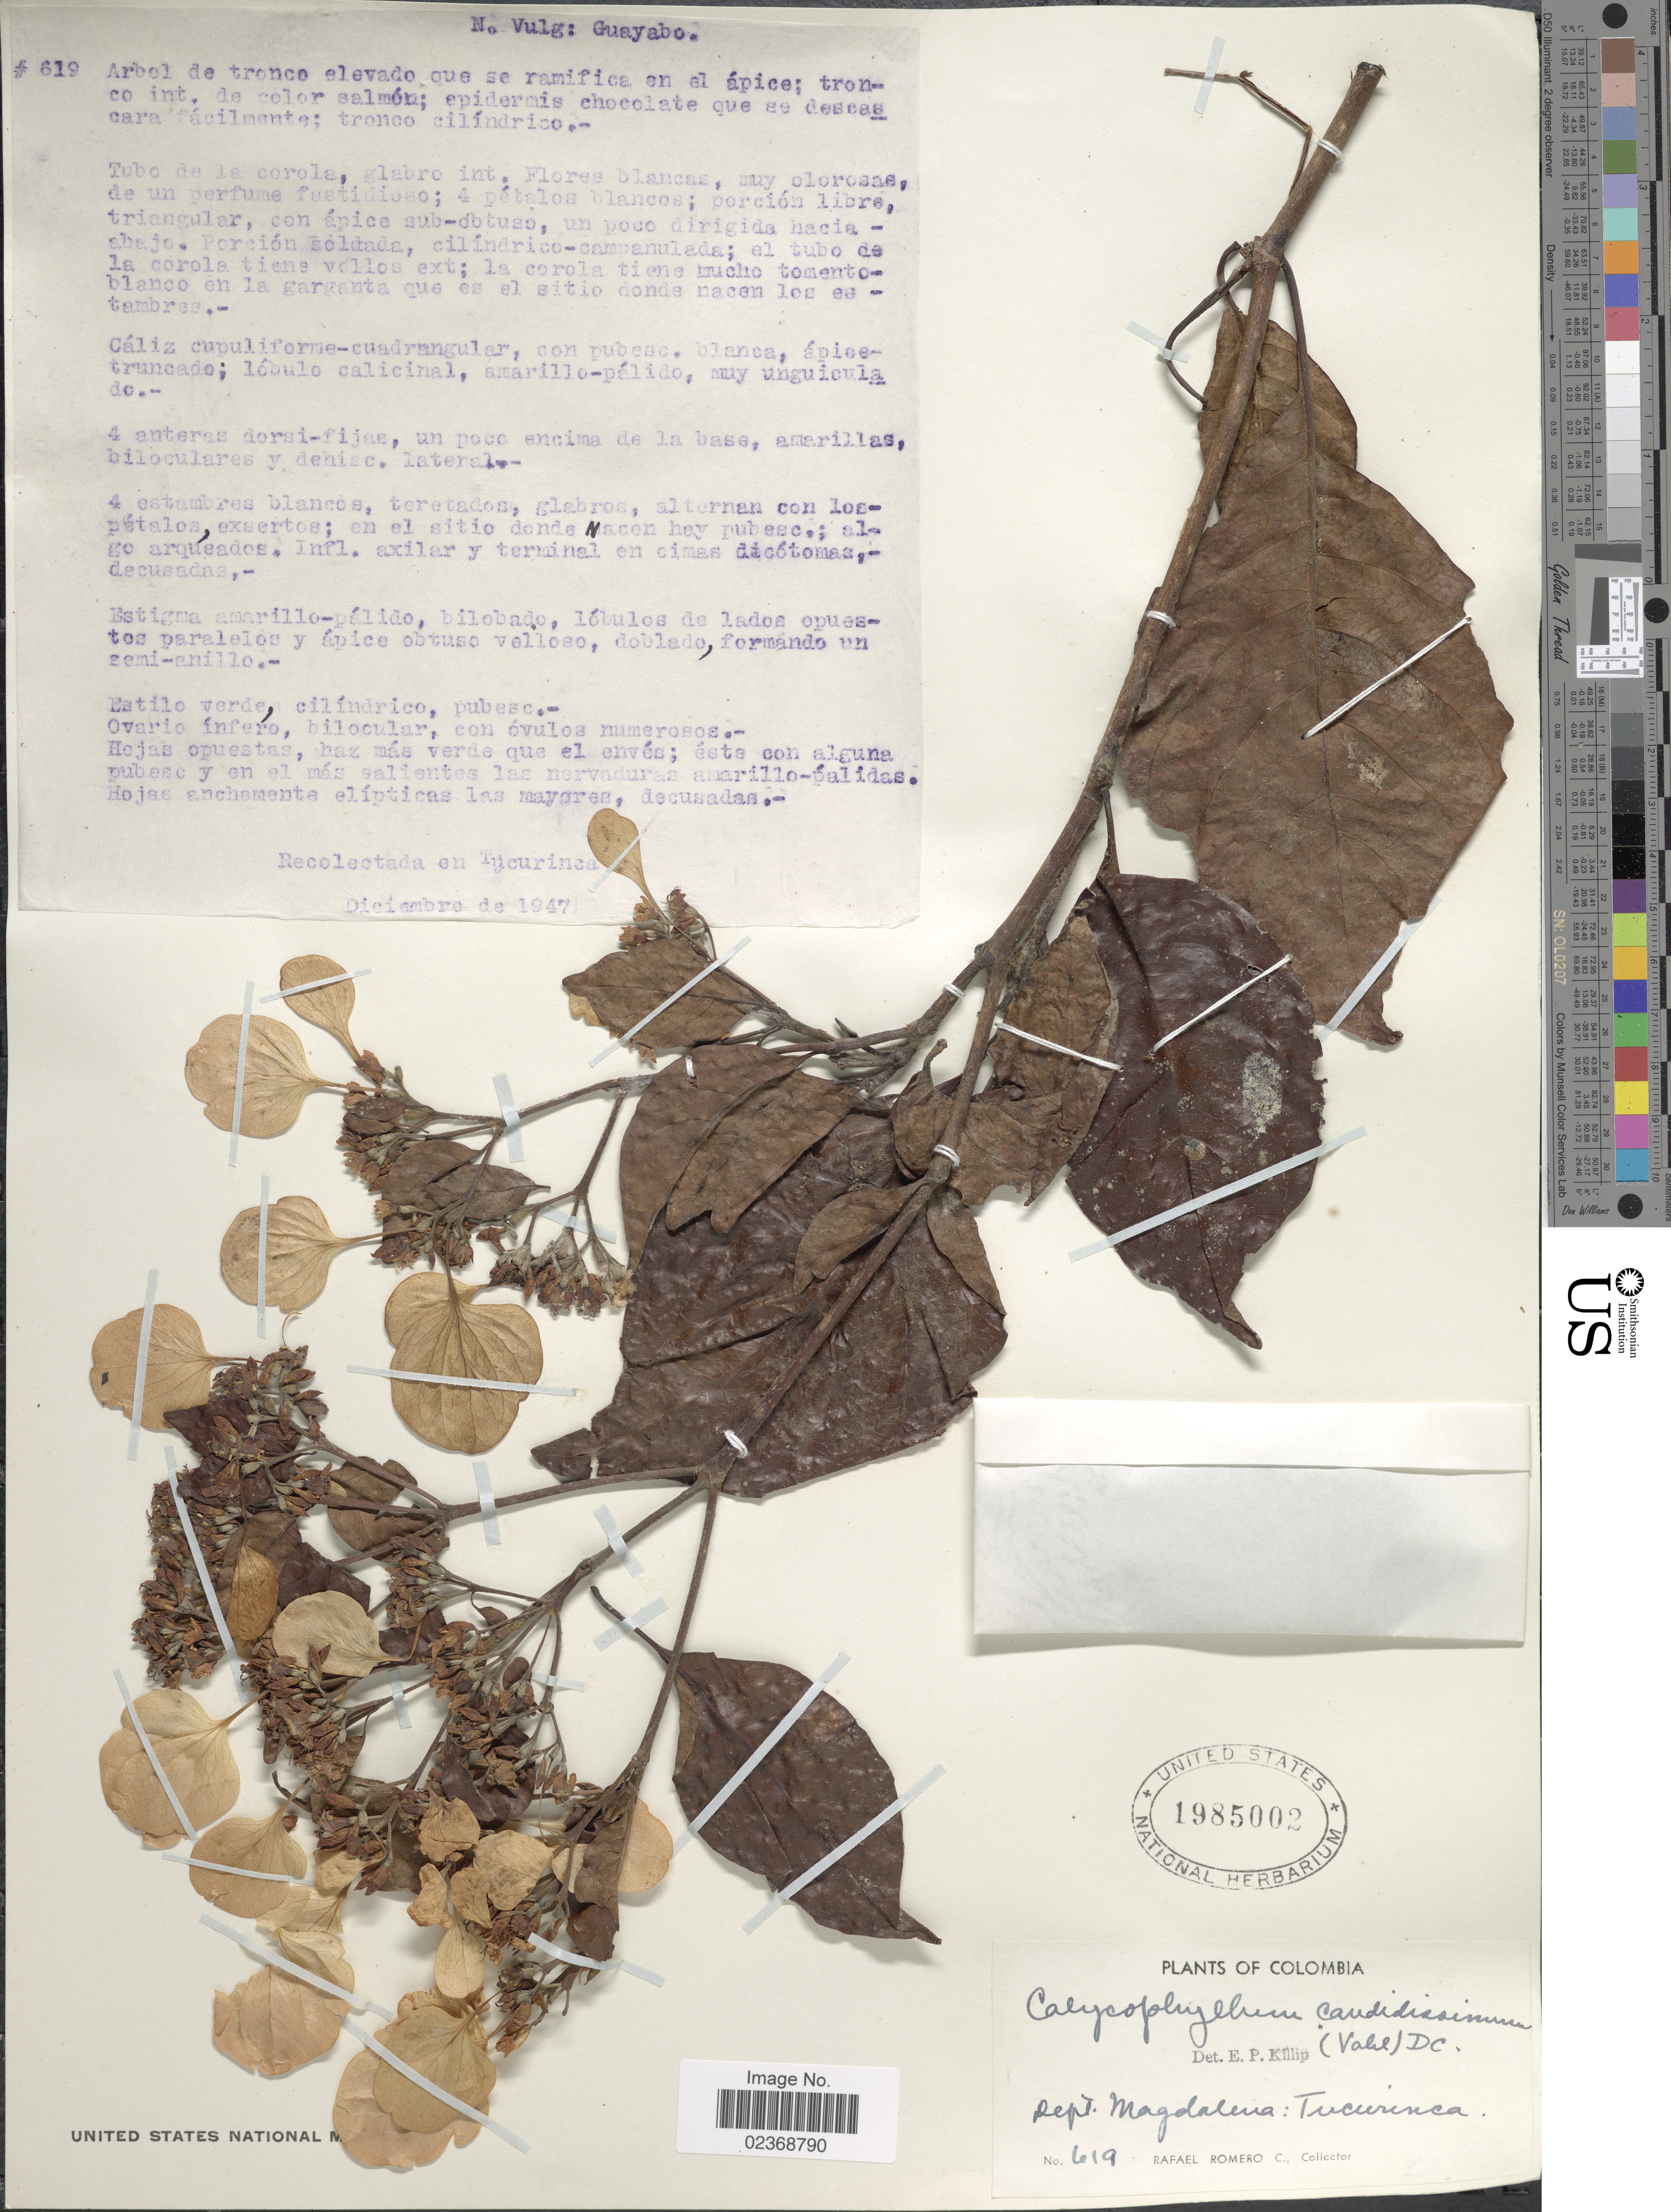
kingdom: Plantae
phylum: Tracheophyta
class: Magnoliopsida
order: Gentianales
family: Rubiaceae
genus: Calycophyllum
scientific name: Calycophyllum candidissimum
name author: (Vahl) DC.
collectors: R. Romero Castañeda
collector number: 619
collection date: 1947-12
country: Colombia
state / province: Magdalena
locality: Tucurinca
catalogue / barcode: US 1985002